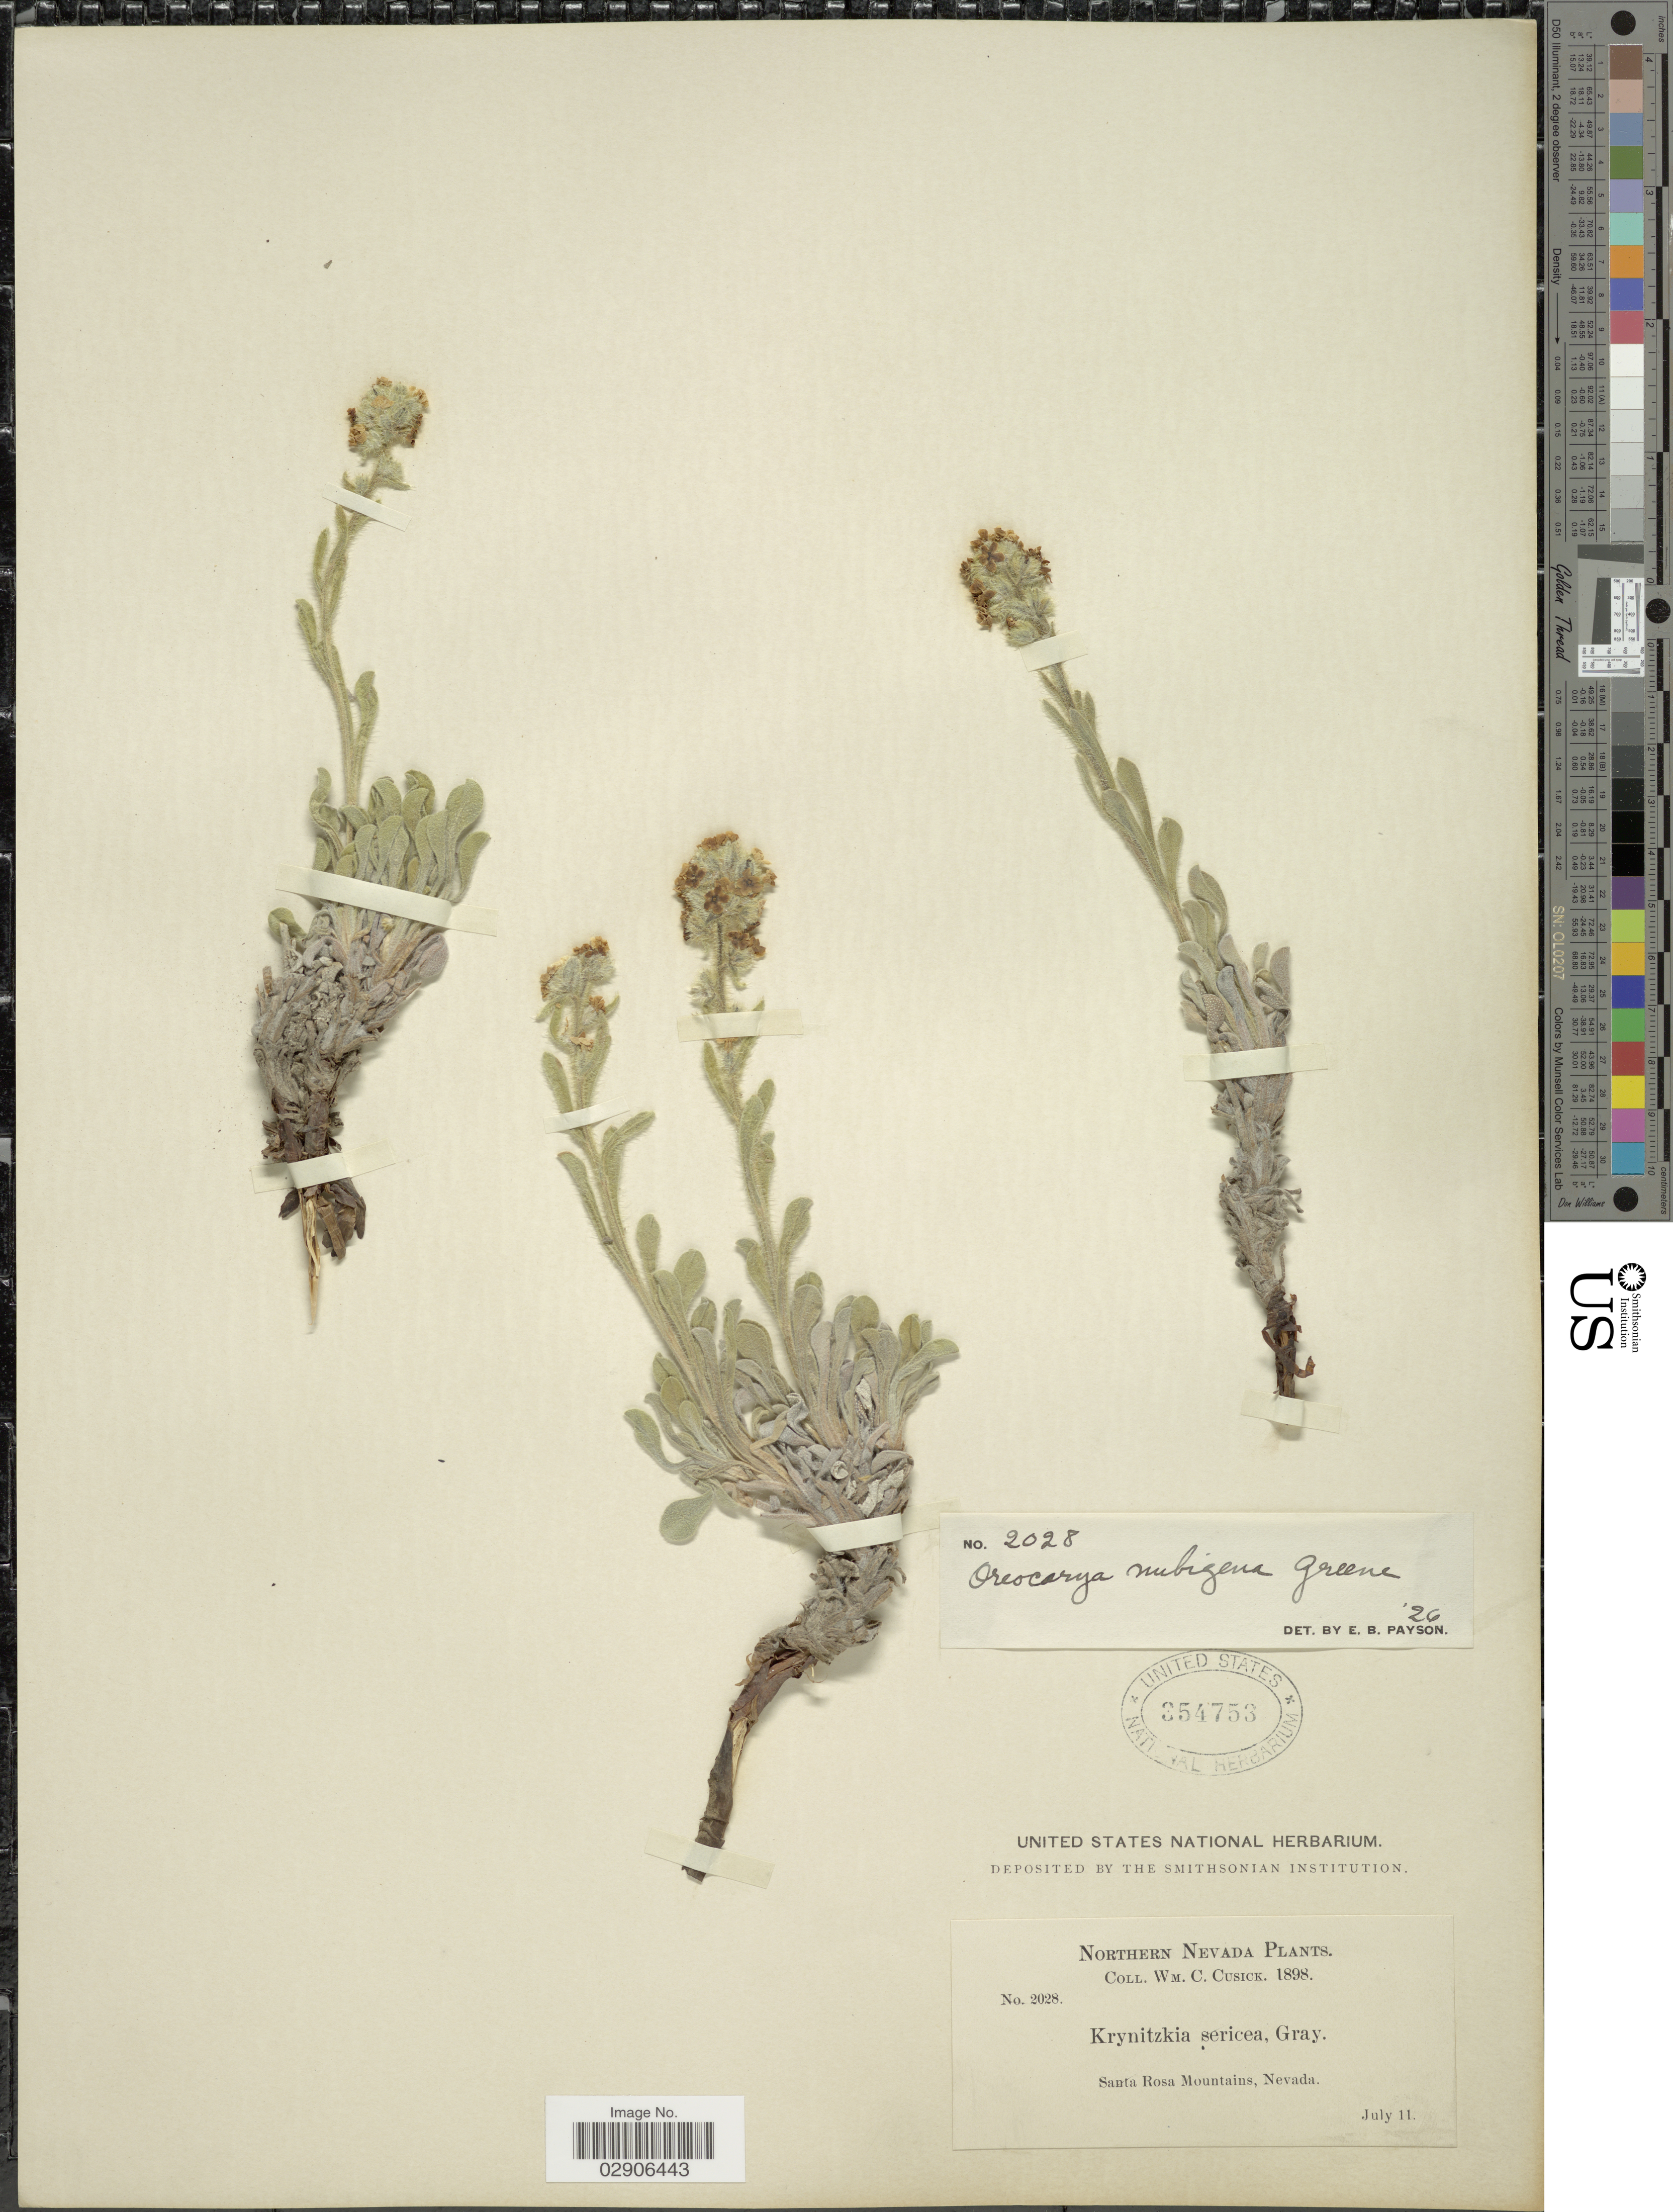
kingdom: Plantae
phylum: Tracheophyta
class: Magnoliopsida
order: Boraginales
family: Boraginaceae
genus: Oreocarya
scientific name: Oreocarya nubigena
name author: Greene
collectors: W. C. Cusick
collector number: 2028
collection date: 1898-07-11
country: United States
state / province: Nevada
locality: Northern Nevada. Santa Rosa Mountains.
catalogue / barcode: US 354753